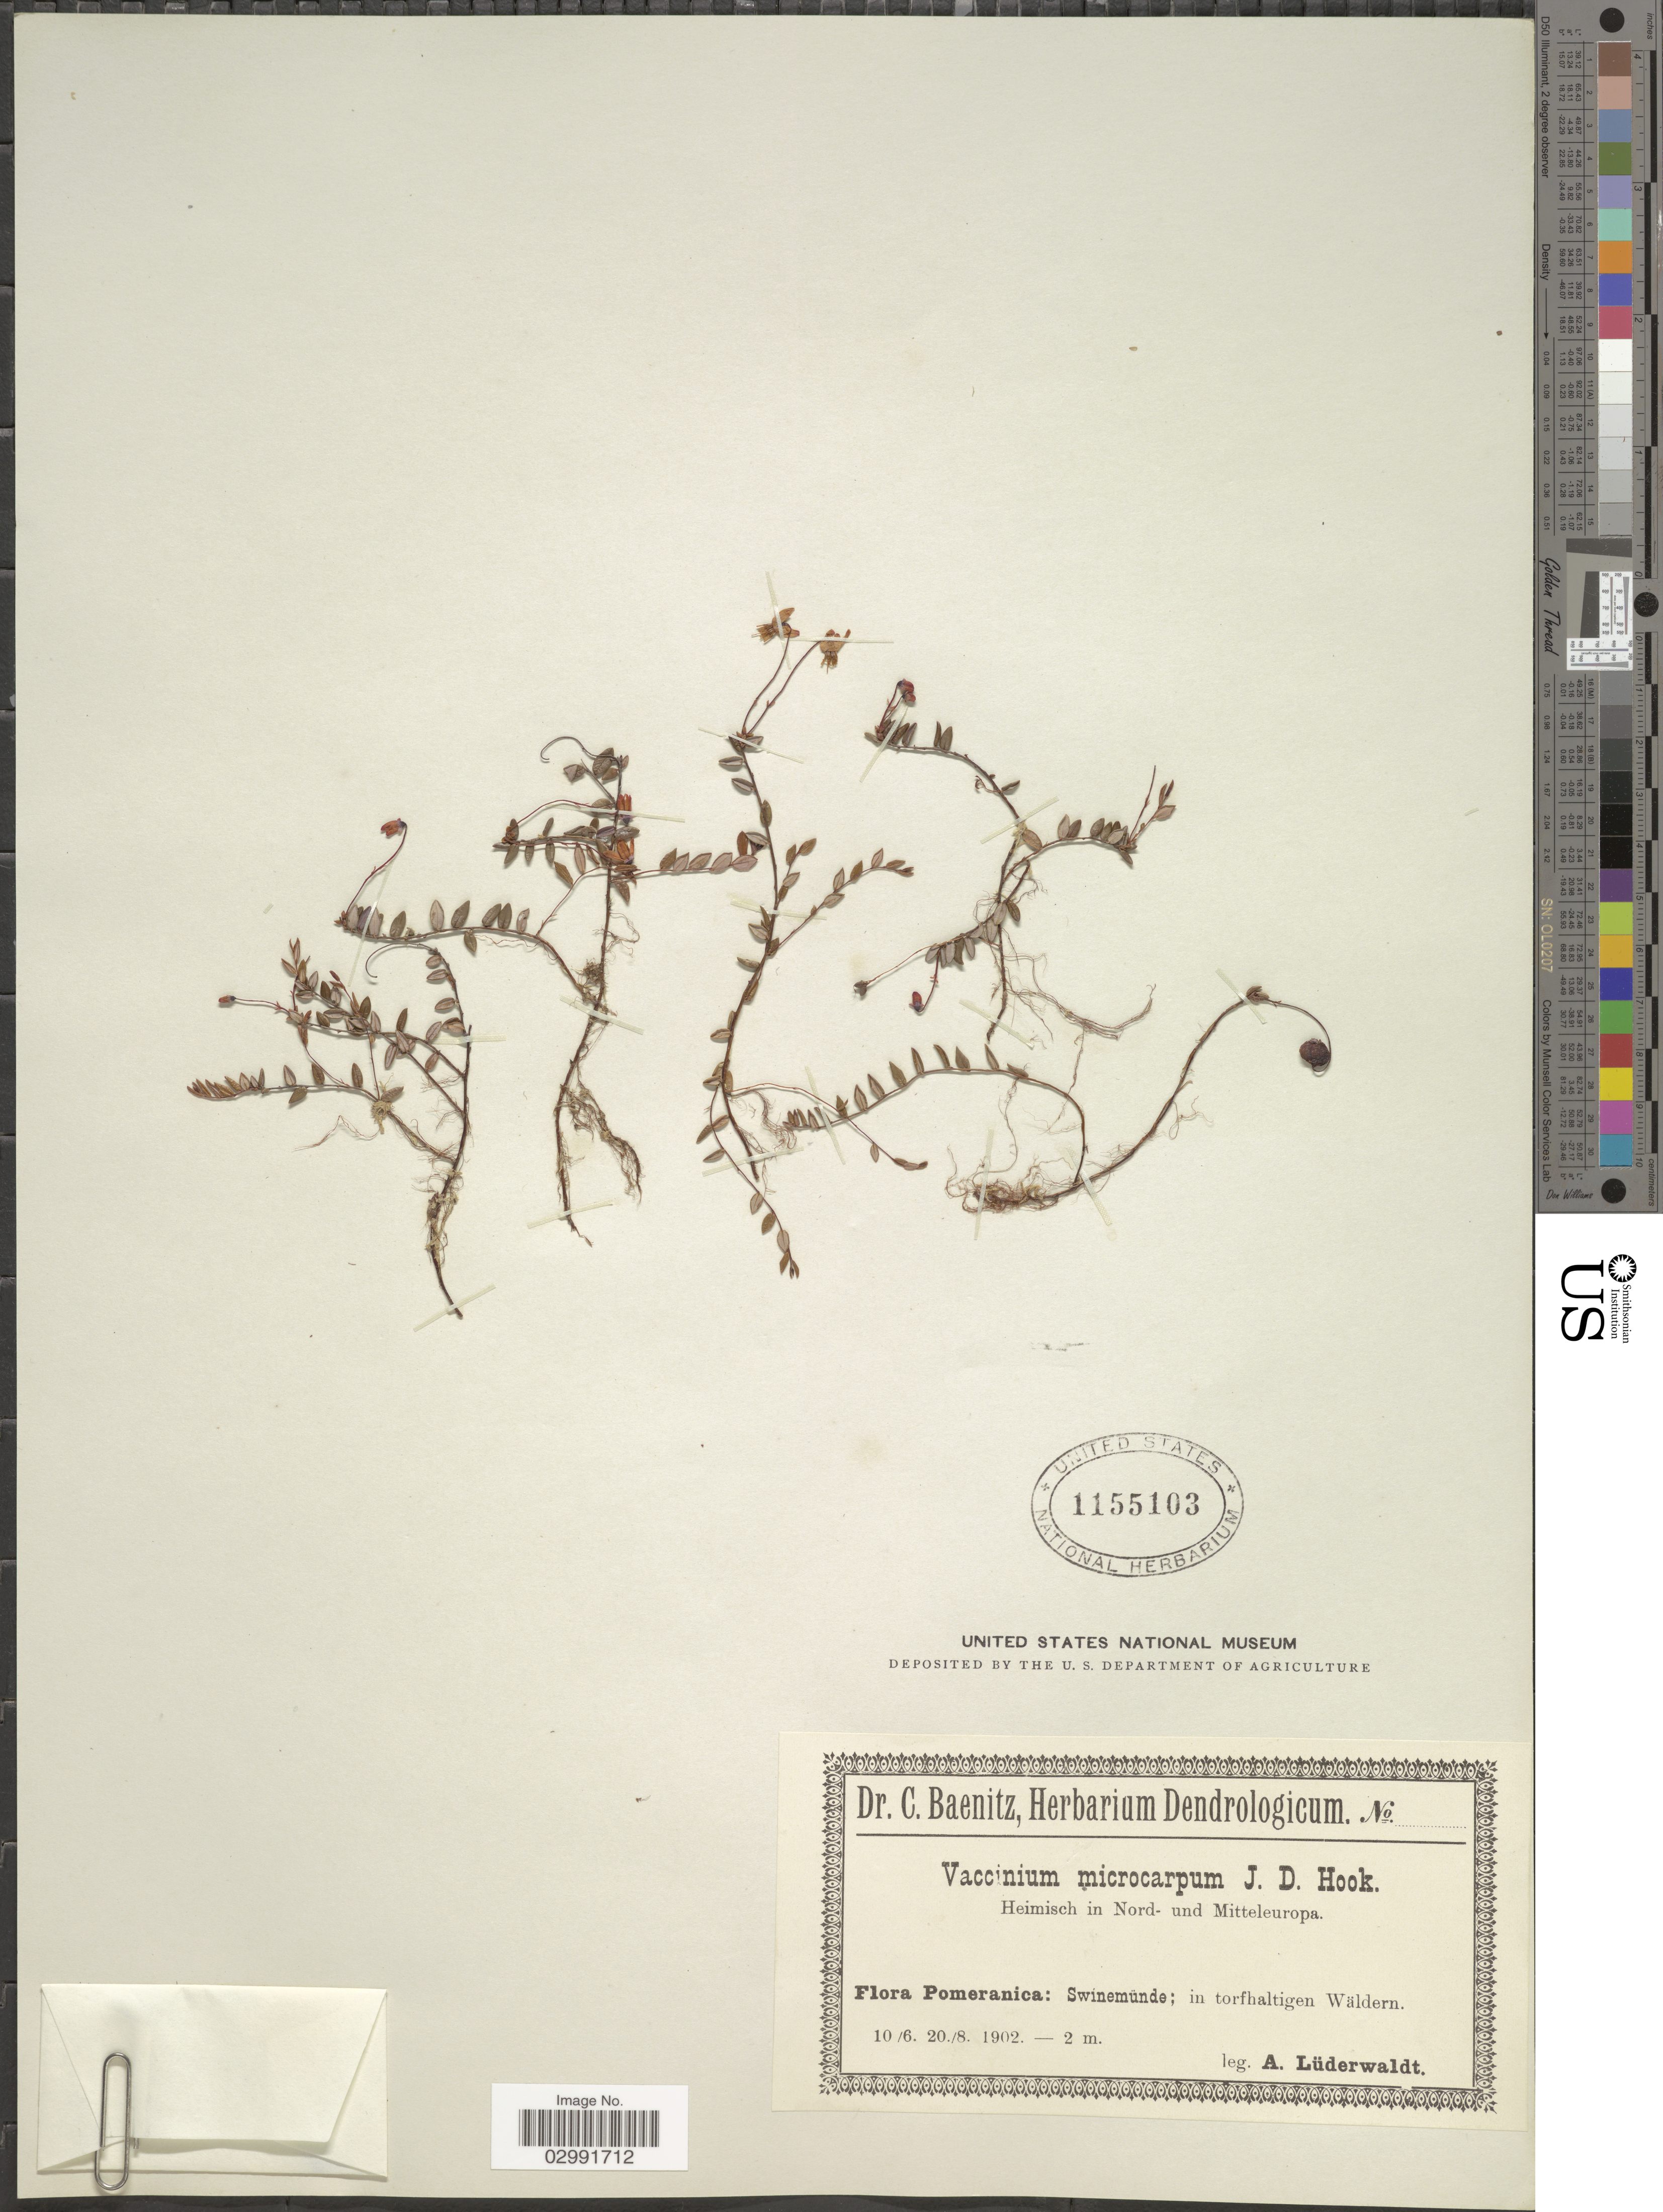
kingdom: Plantae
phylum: Tracheophyta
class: Magnoliopsida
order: Ericales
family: Ericaceae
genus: Vaccinium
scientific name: Vaccinium macrocarpon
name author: Aiton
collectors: A. Lüderwaldt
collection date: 1902-06-10/1902-08-20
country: Poland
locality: Pomeranica: Swinemünde; in torfhaltigen Wäldern.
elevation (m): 2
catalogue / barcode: US 1155103